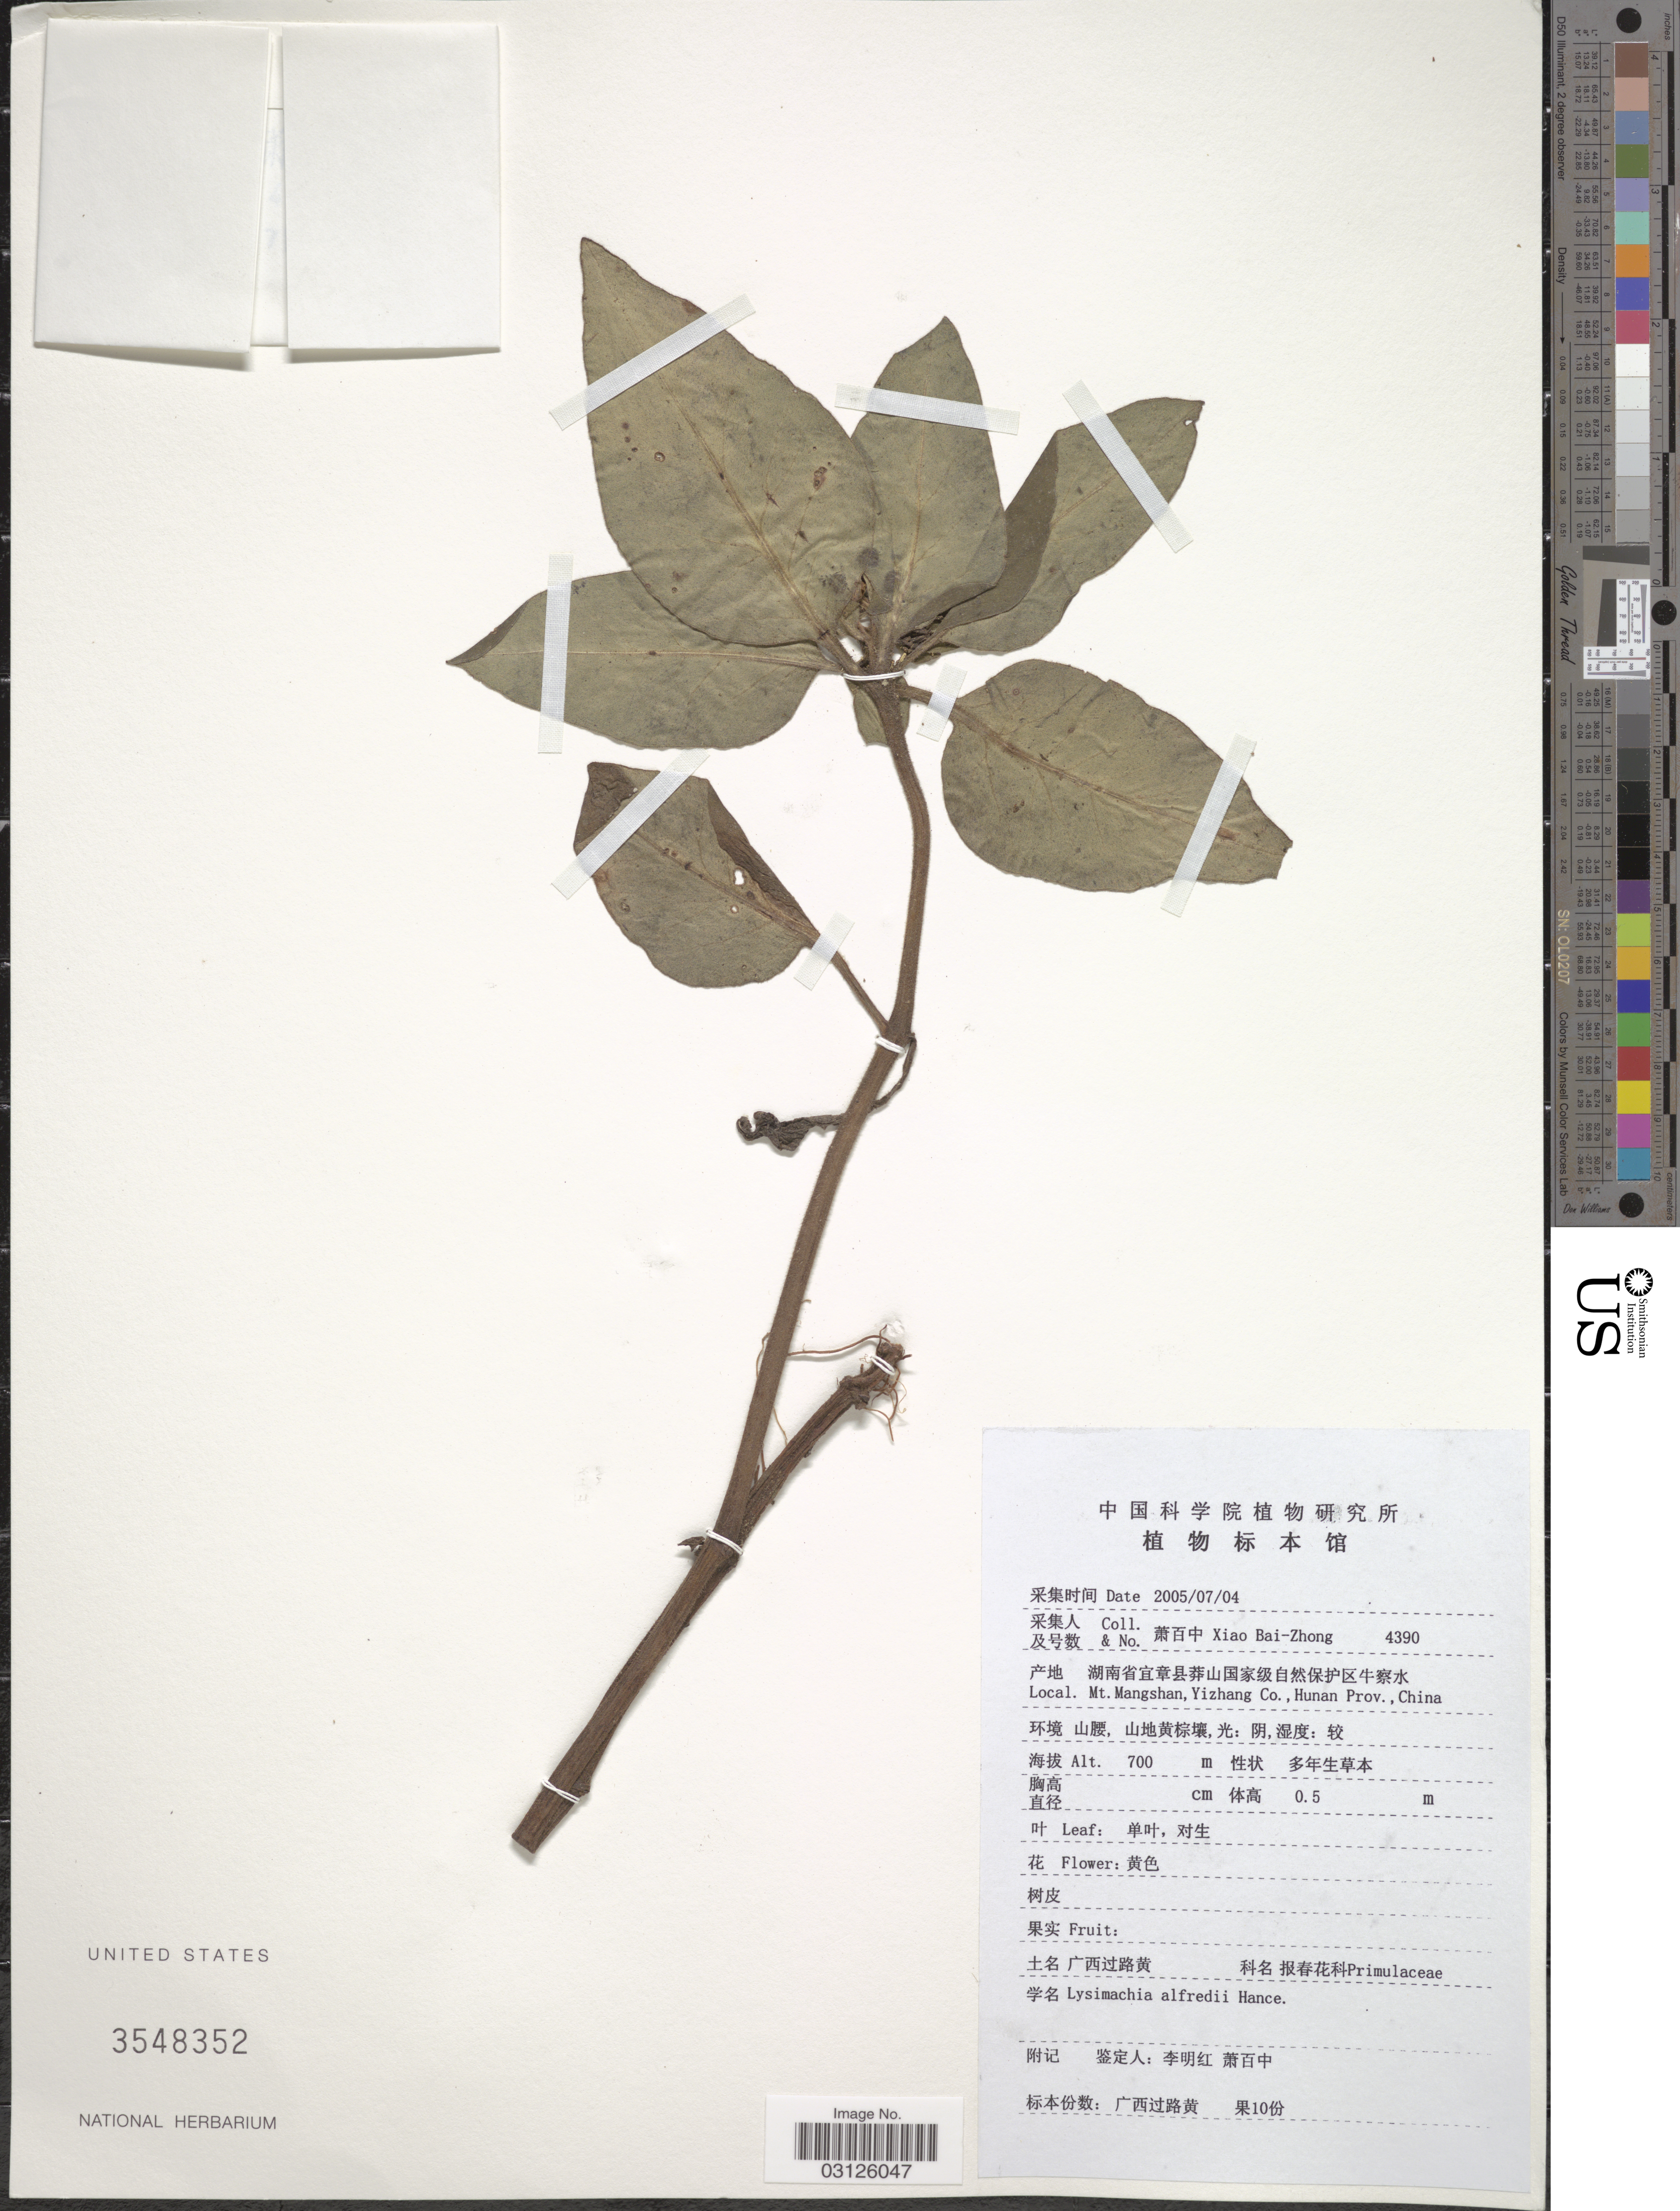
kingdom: Plantae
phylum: Tracheophyta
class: Magnoliopsida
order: Ericales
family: Primulaceae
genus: Lysimachia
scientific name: Lysimachia alfredii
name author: Hance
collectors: B. Z. Xiao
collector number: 4390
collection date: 2005-07-04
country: China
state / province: Hunan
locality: Mt. Mangshan, Yizhang Co., Hunan Prov.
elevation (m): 700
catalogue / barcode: US 3548352